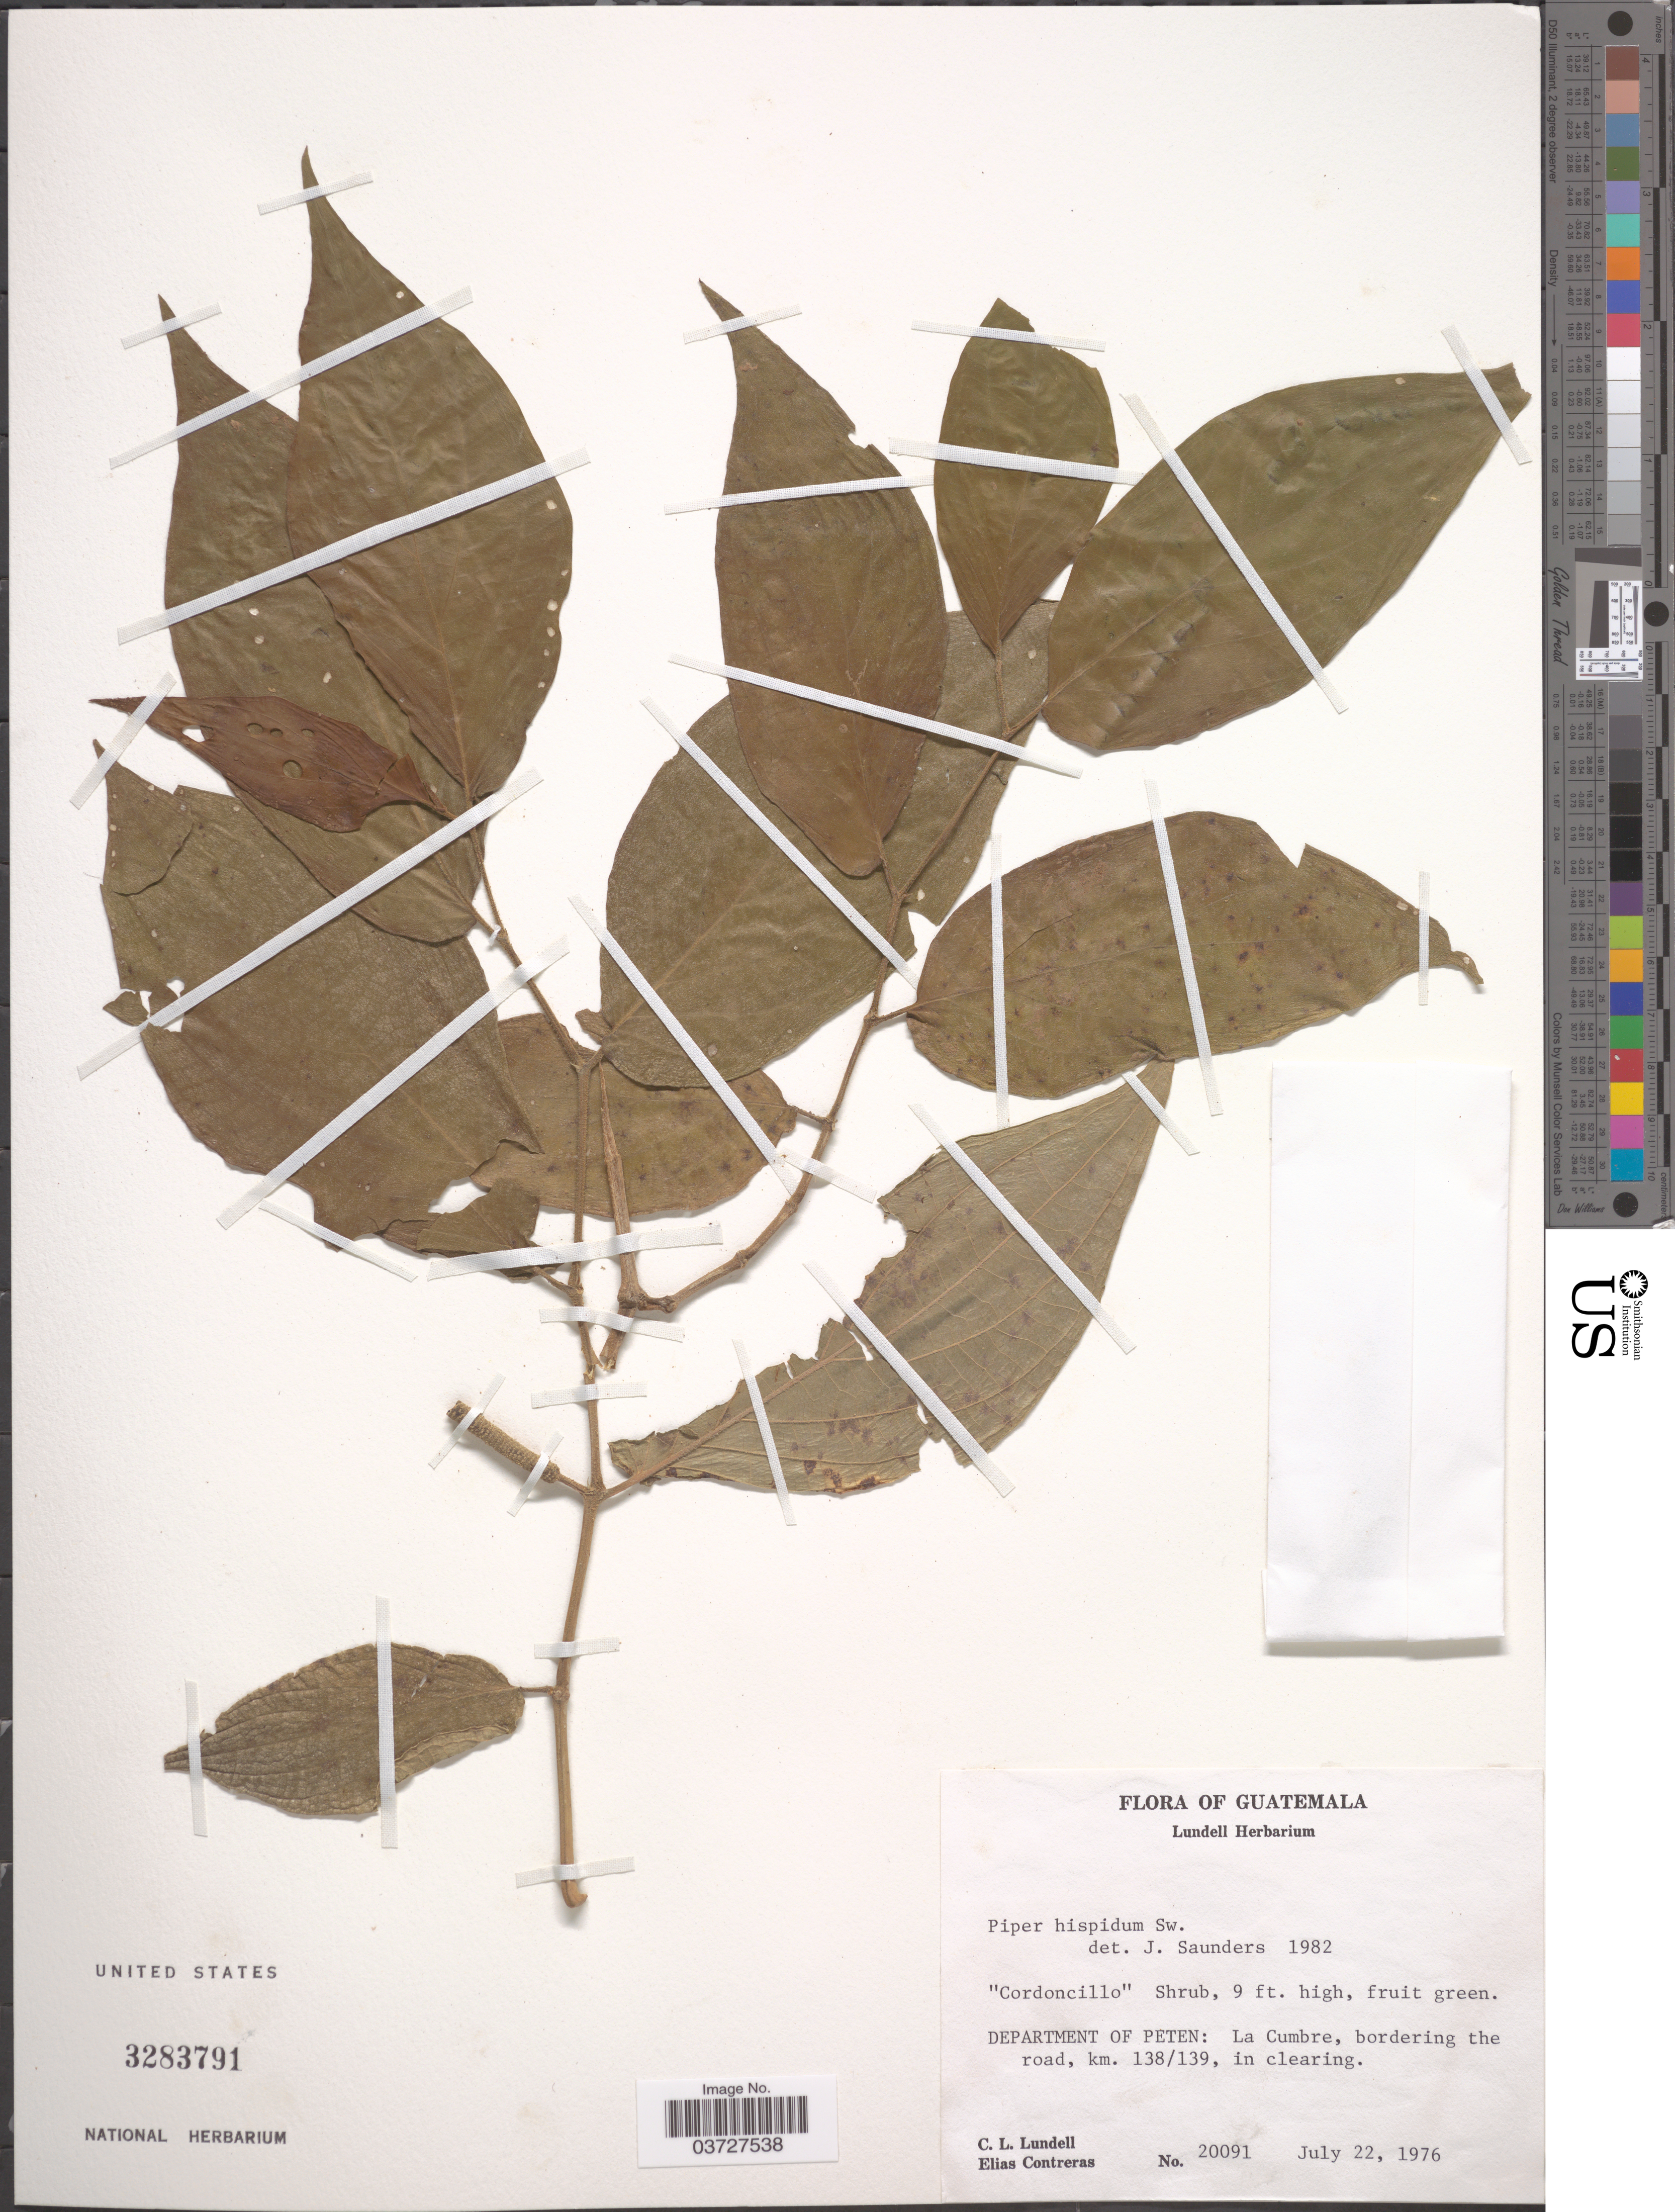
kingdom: Plantae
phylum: Tracheophyta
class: Magnoliopsida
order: Piperales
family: Piperaceae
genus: Piper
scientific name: Piper hispidum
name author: Sw.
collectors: C. L. Lundell & E. Contreras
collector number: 20091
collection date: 1976-07-22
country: Guatemala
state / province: El Peten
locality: Department of Peten: La Cumbre, bordering the road, km. 138/139, in clearing.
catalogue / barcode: US 3283791